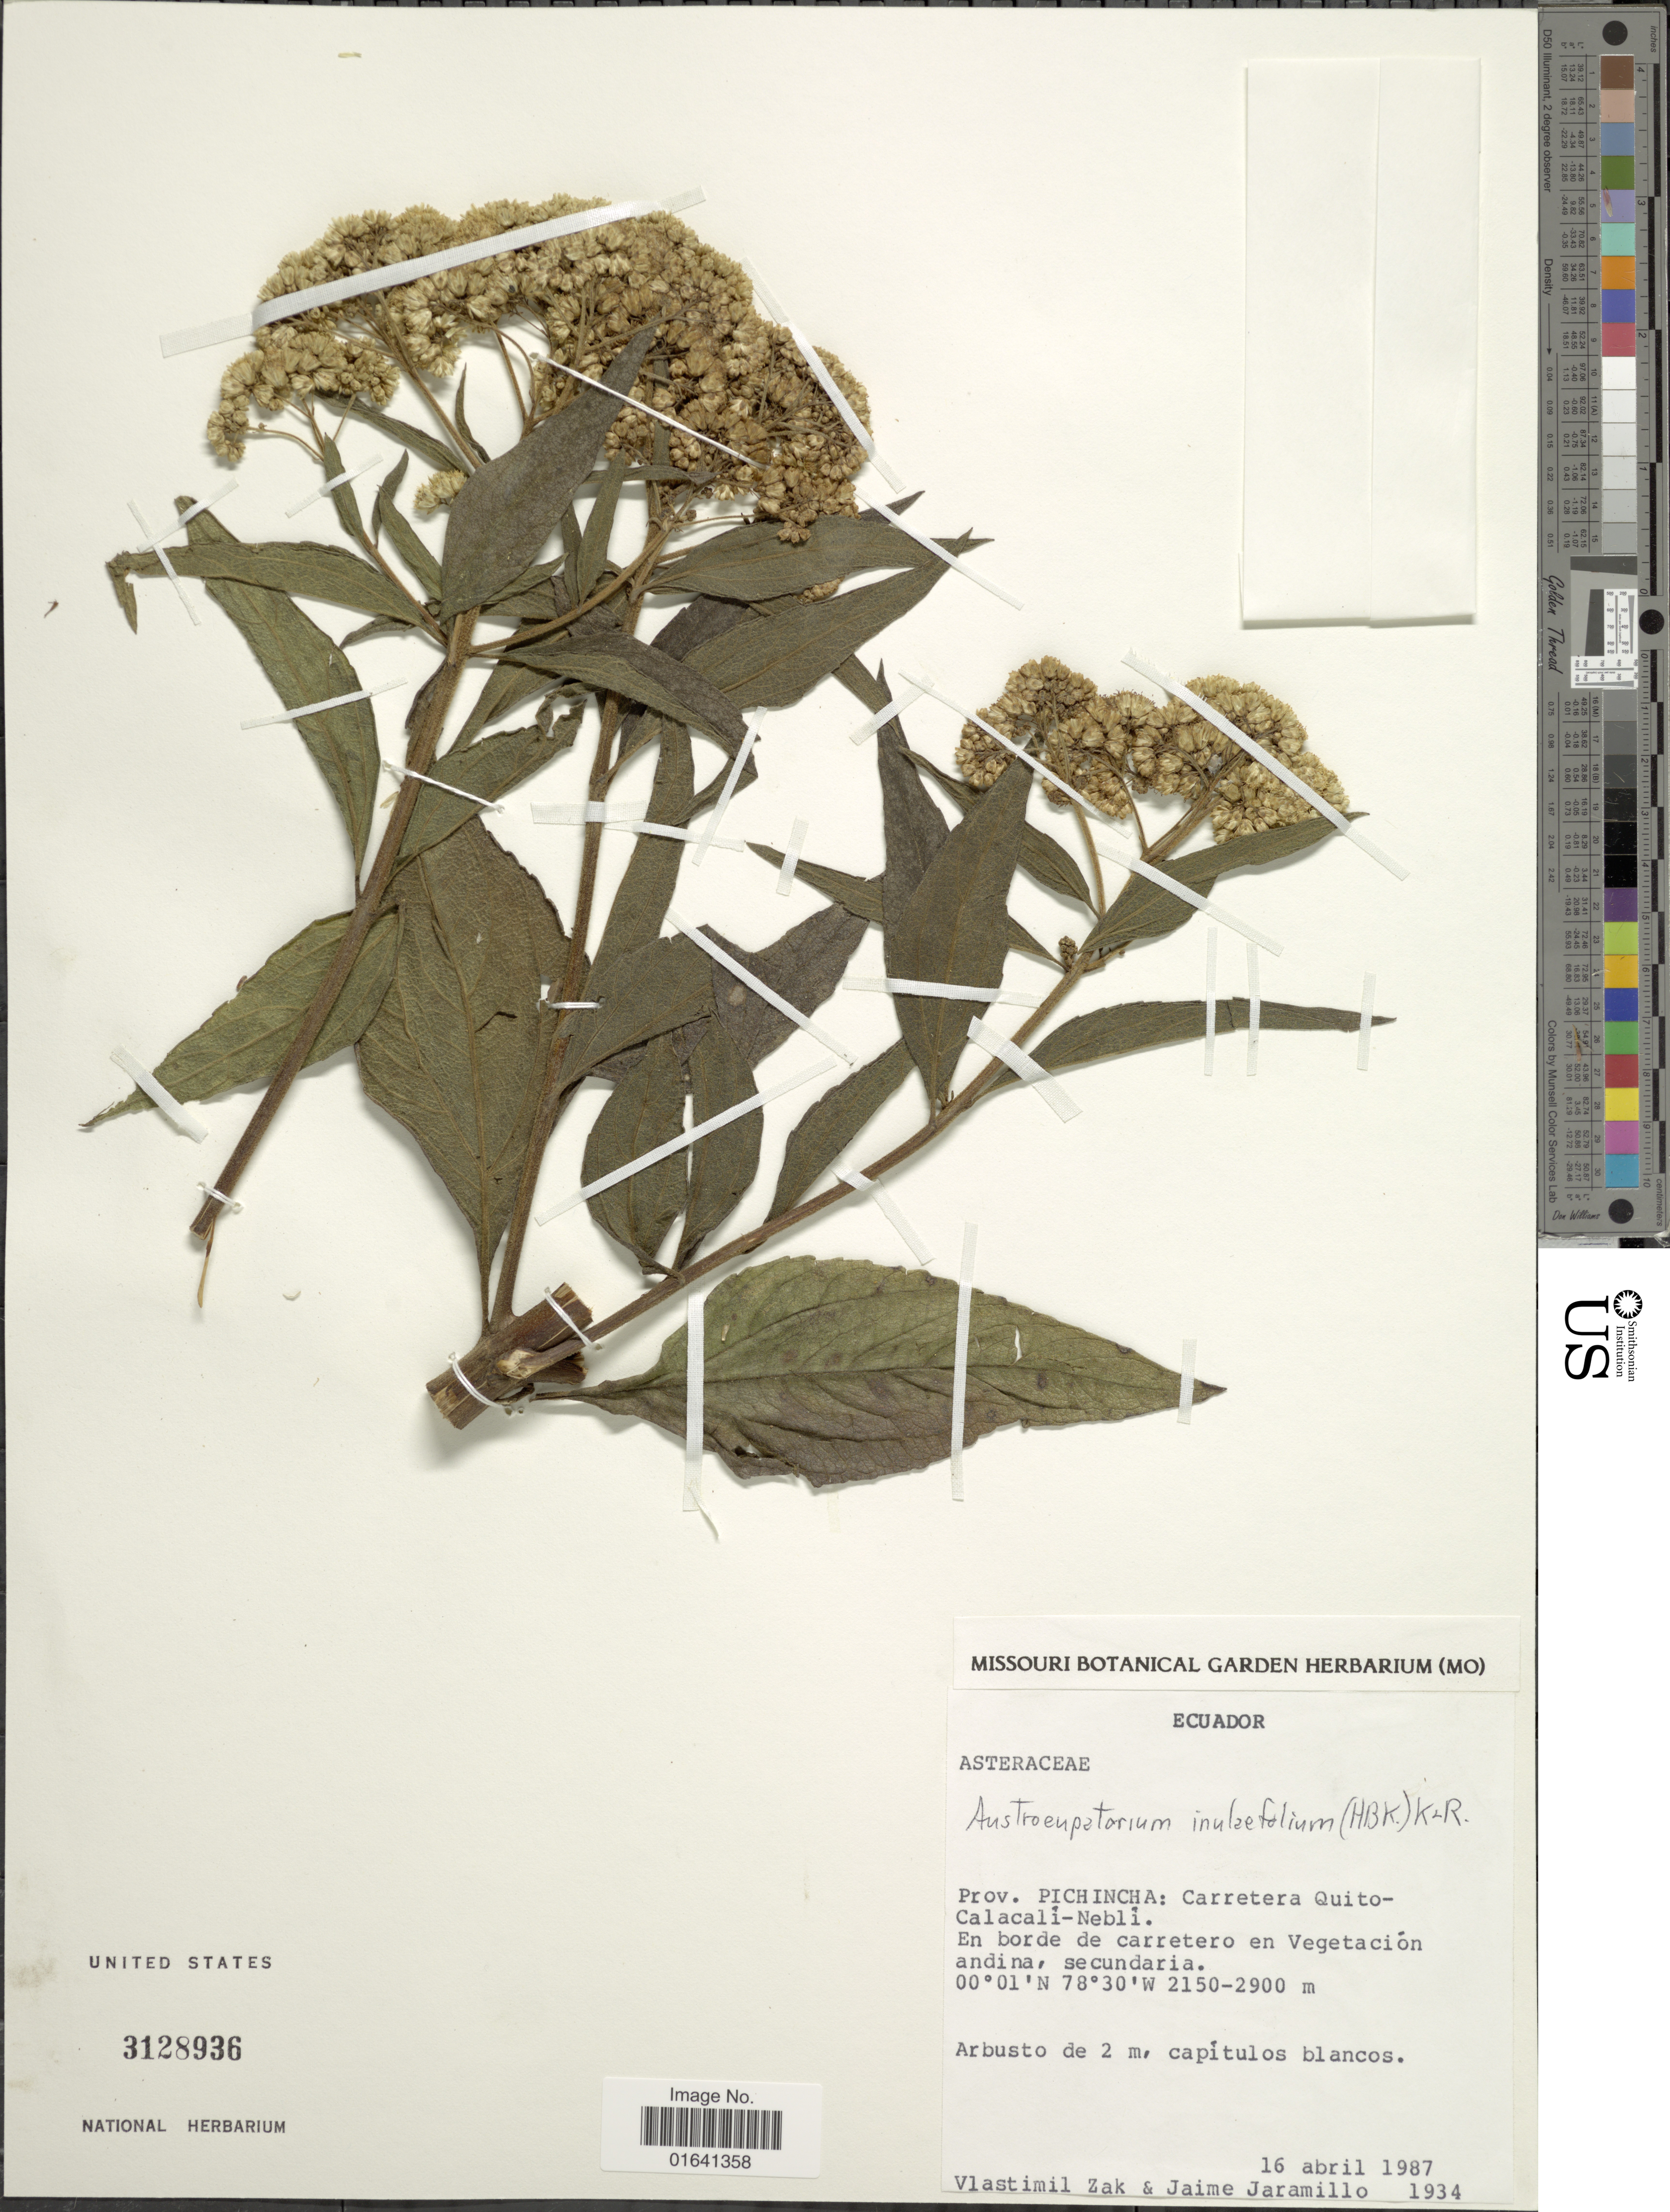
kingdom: Plantae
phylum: Tracheophyta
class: Magnoliopsida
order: Asterales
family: Asteraceae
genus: Austroeupatorium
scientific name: Austroeupatorium inulaefolium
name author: (Kunth) R.M. King & H. Rob.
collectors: V. Zak & J. Jaramillo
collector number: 1934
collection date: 1987-04-16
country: Ecuador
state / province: Pichincha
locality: Carretera Quito-Calacalí-Neblí, En borde de carretero en Vegetación andina, secundaria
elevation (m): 2150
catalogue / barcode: US 3128936